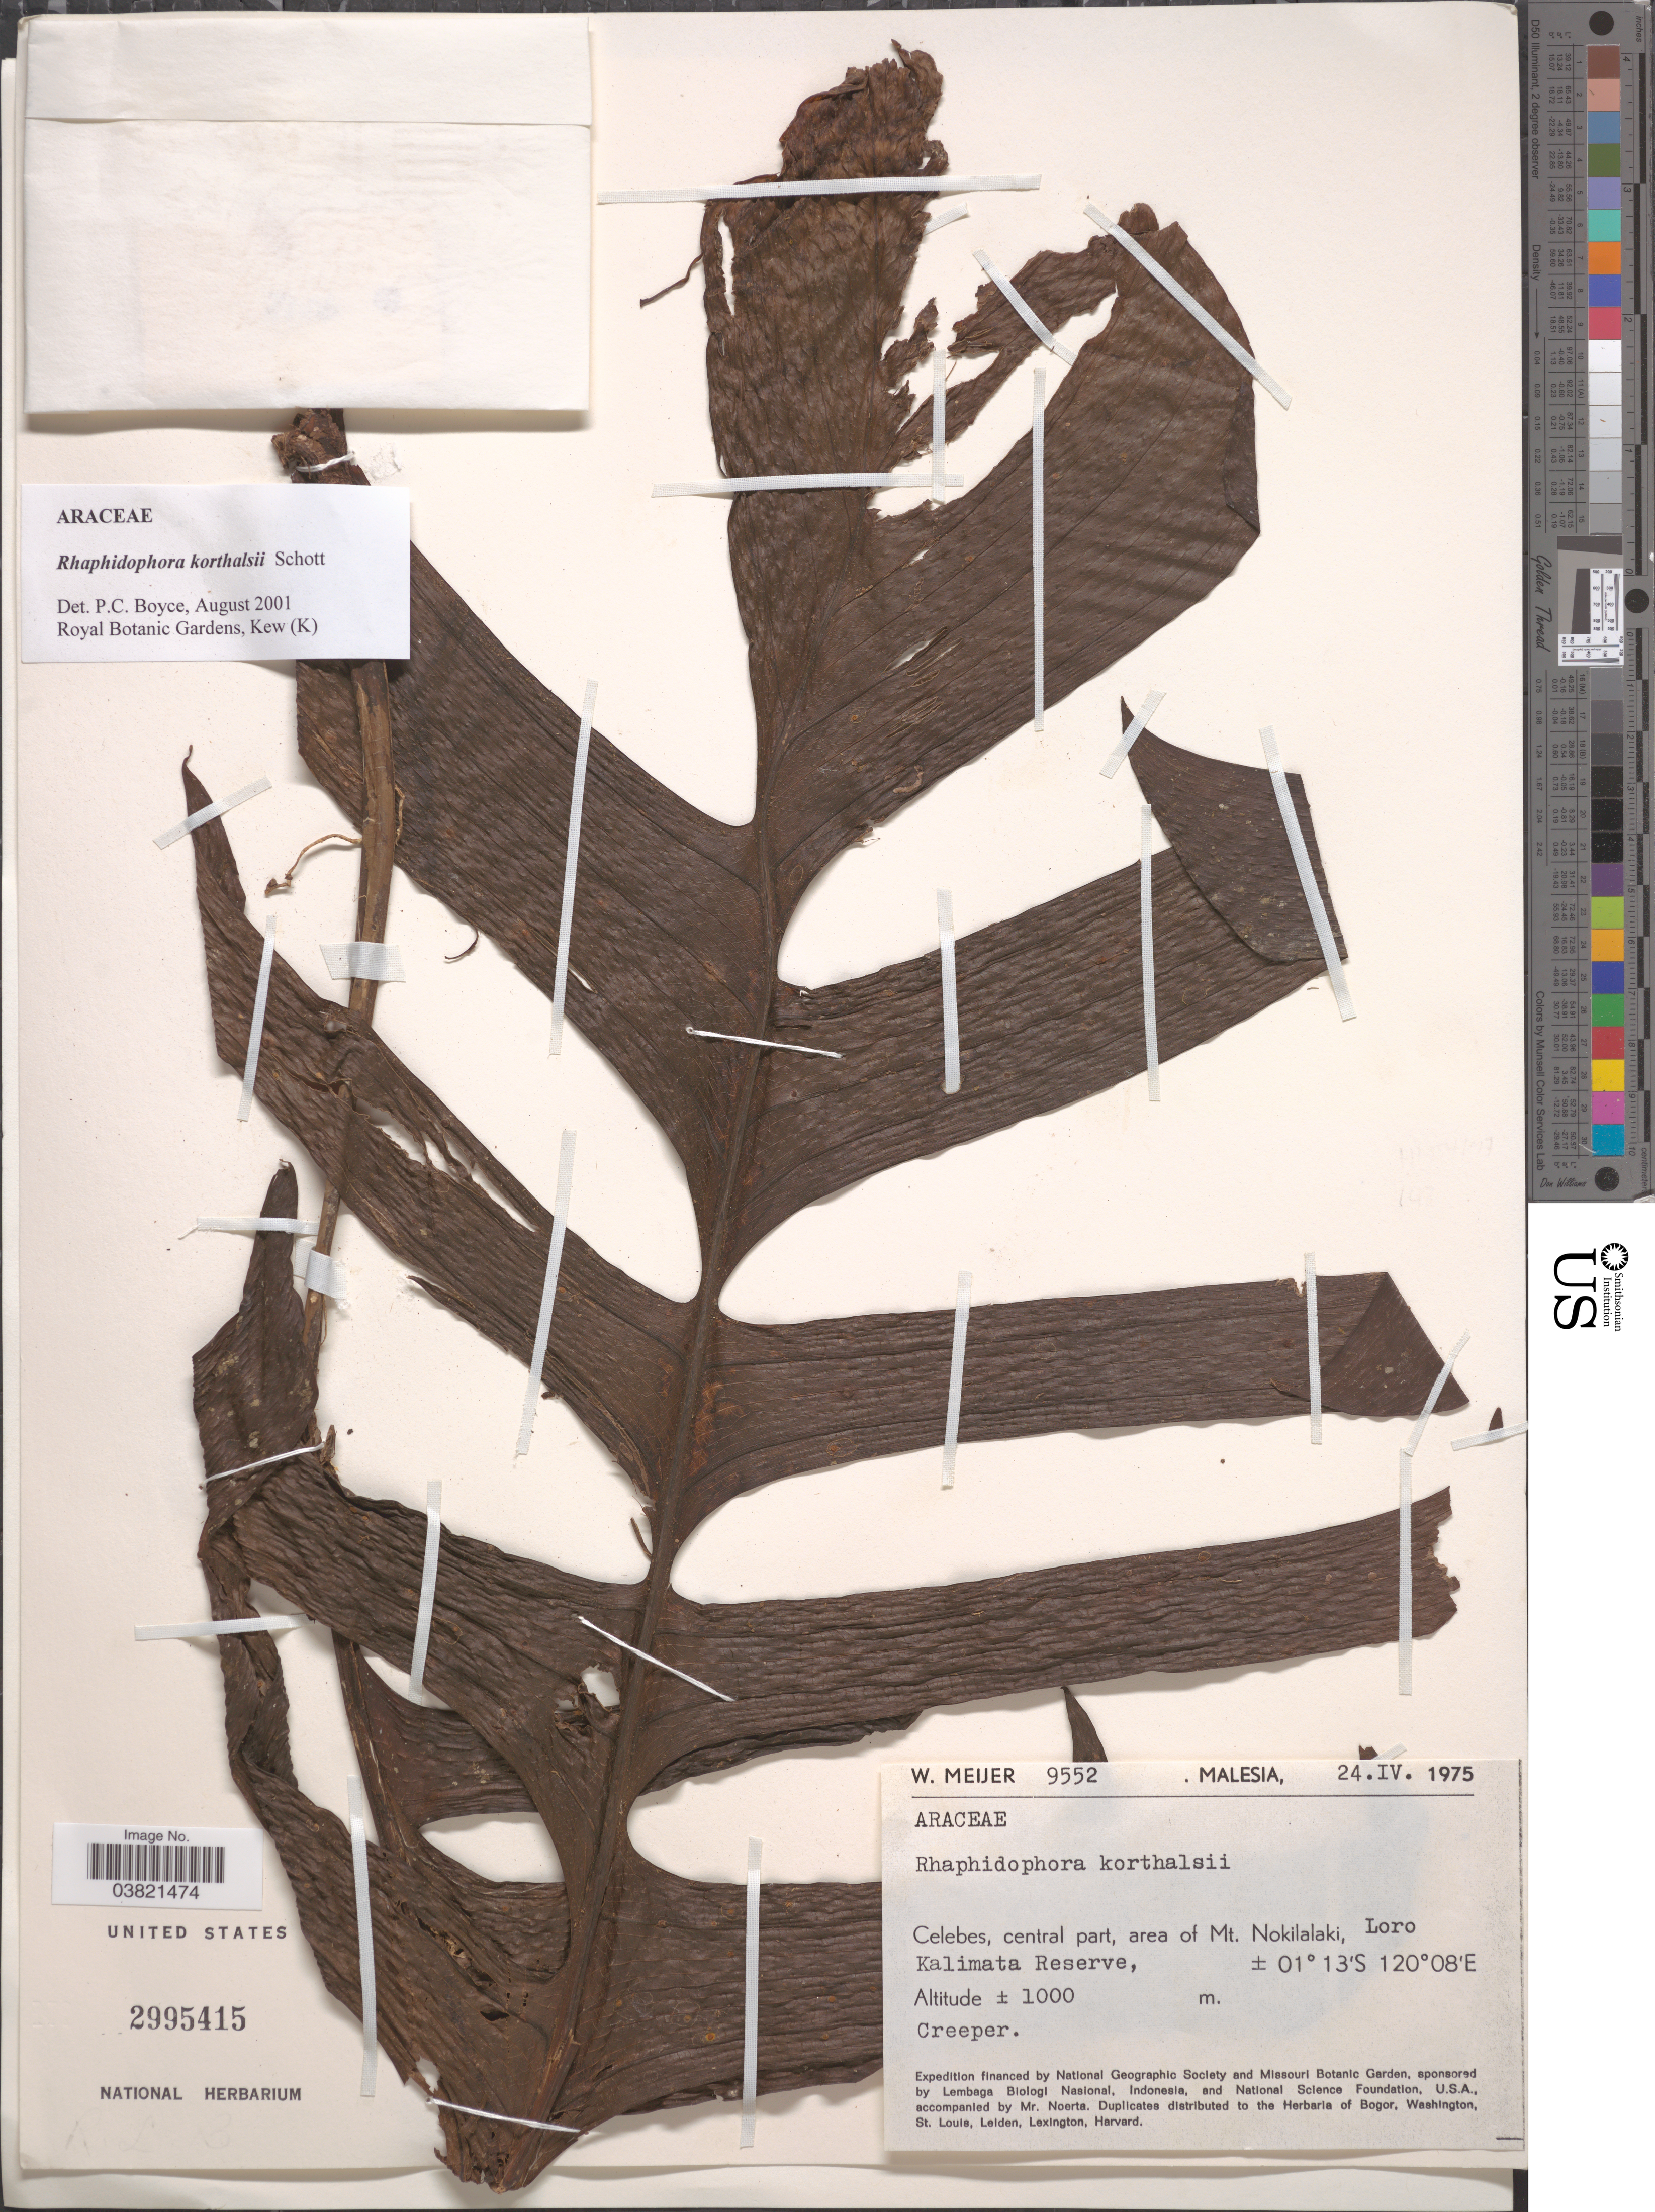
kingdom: Plantae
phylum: Tracheophyta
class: Liliopsida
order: Alismatales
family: Araceae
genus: Rhaphidophora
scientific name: Rhaphidophora korthalsii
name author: Schott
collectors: W. Meijer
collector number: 9552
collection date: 1975-04-24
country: Malaysia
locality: Malesia. Celebes, central part, area of Mt. Nokilalaki, Loro Kalimata Reserve.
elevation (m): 1000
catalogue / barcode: US 2995415